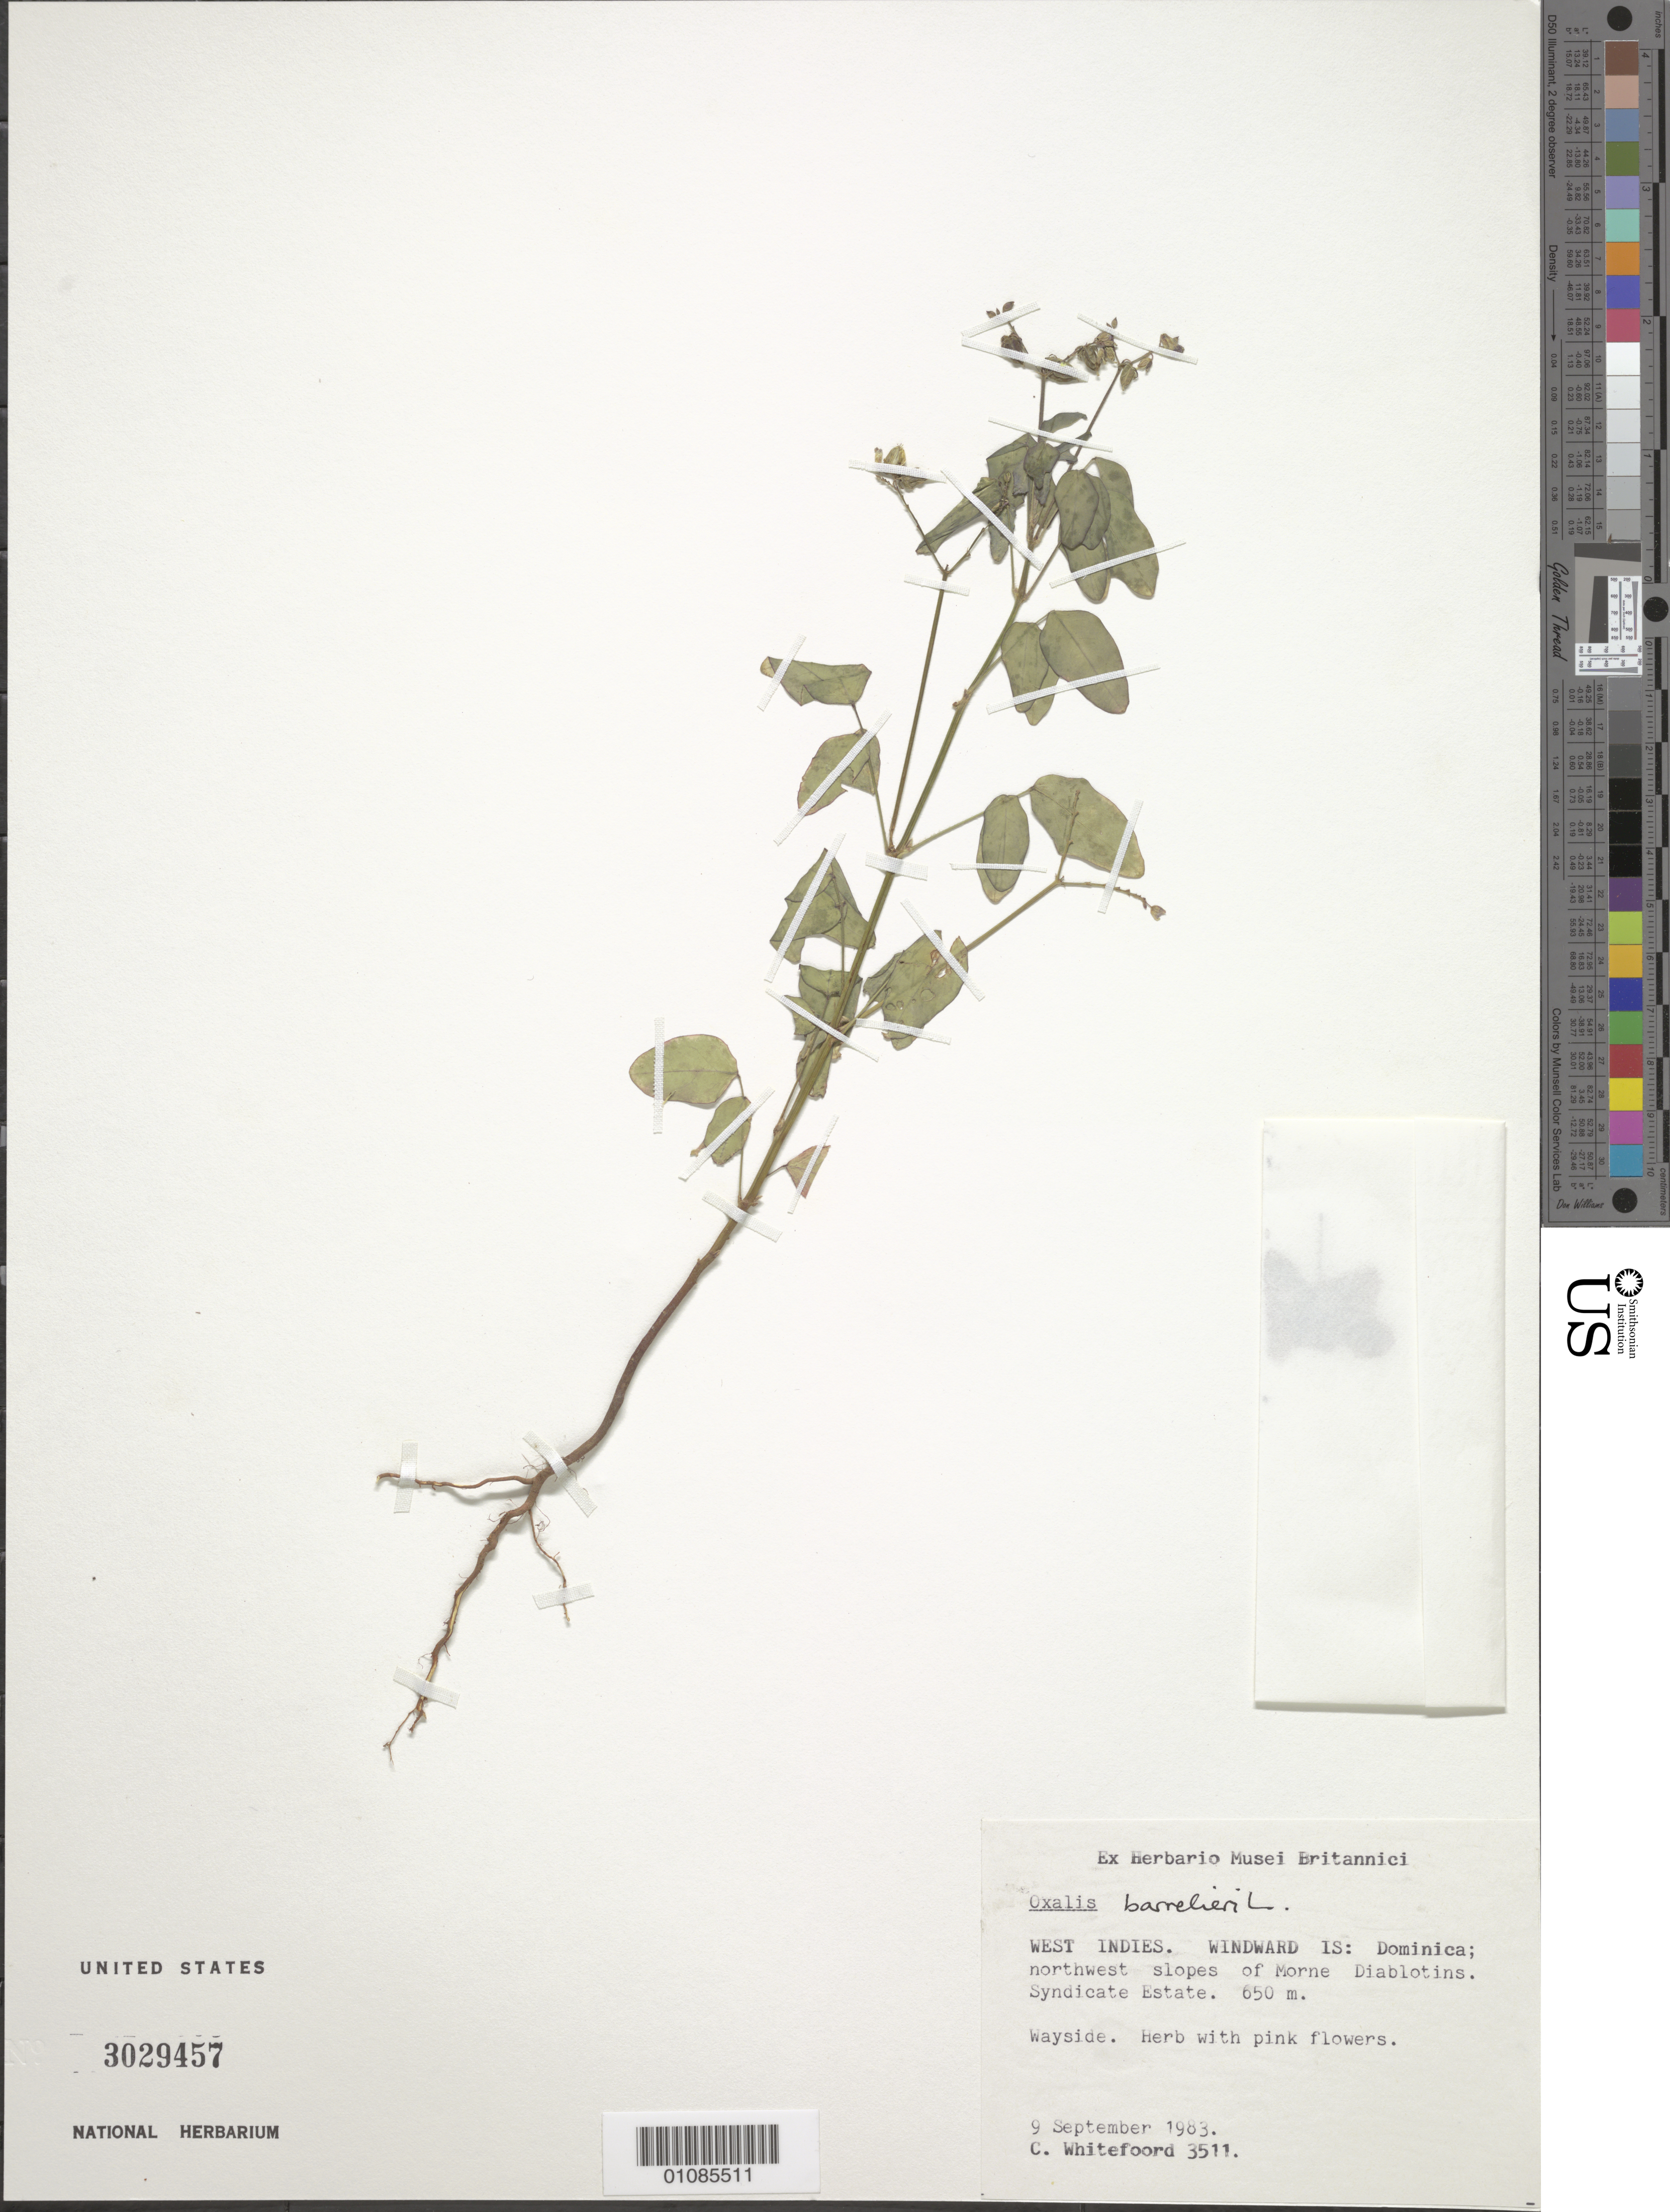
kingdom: Plantae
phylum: Tracheophyta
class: Magnoliopsida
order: Oxalidales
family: Oxalidaceae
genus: Oxalis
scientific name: Oxalis barrelieri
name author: L.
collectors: C. Whitefoord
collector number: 3511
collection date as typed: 09 Sep 1983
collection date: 1983-09-09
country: Dominica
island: Dominica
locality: NW slopes of Morne Diablotins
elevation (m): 650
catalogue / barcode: US 3029457